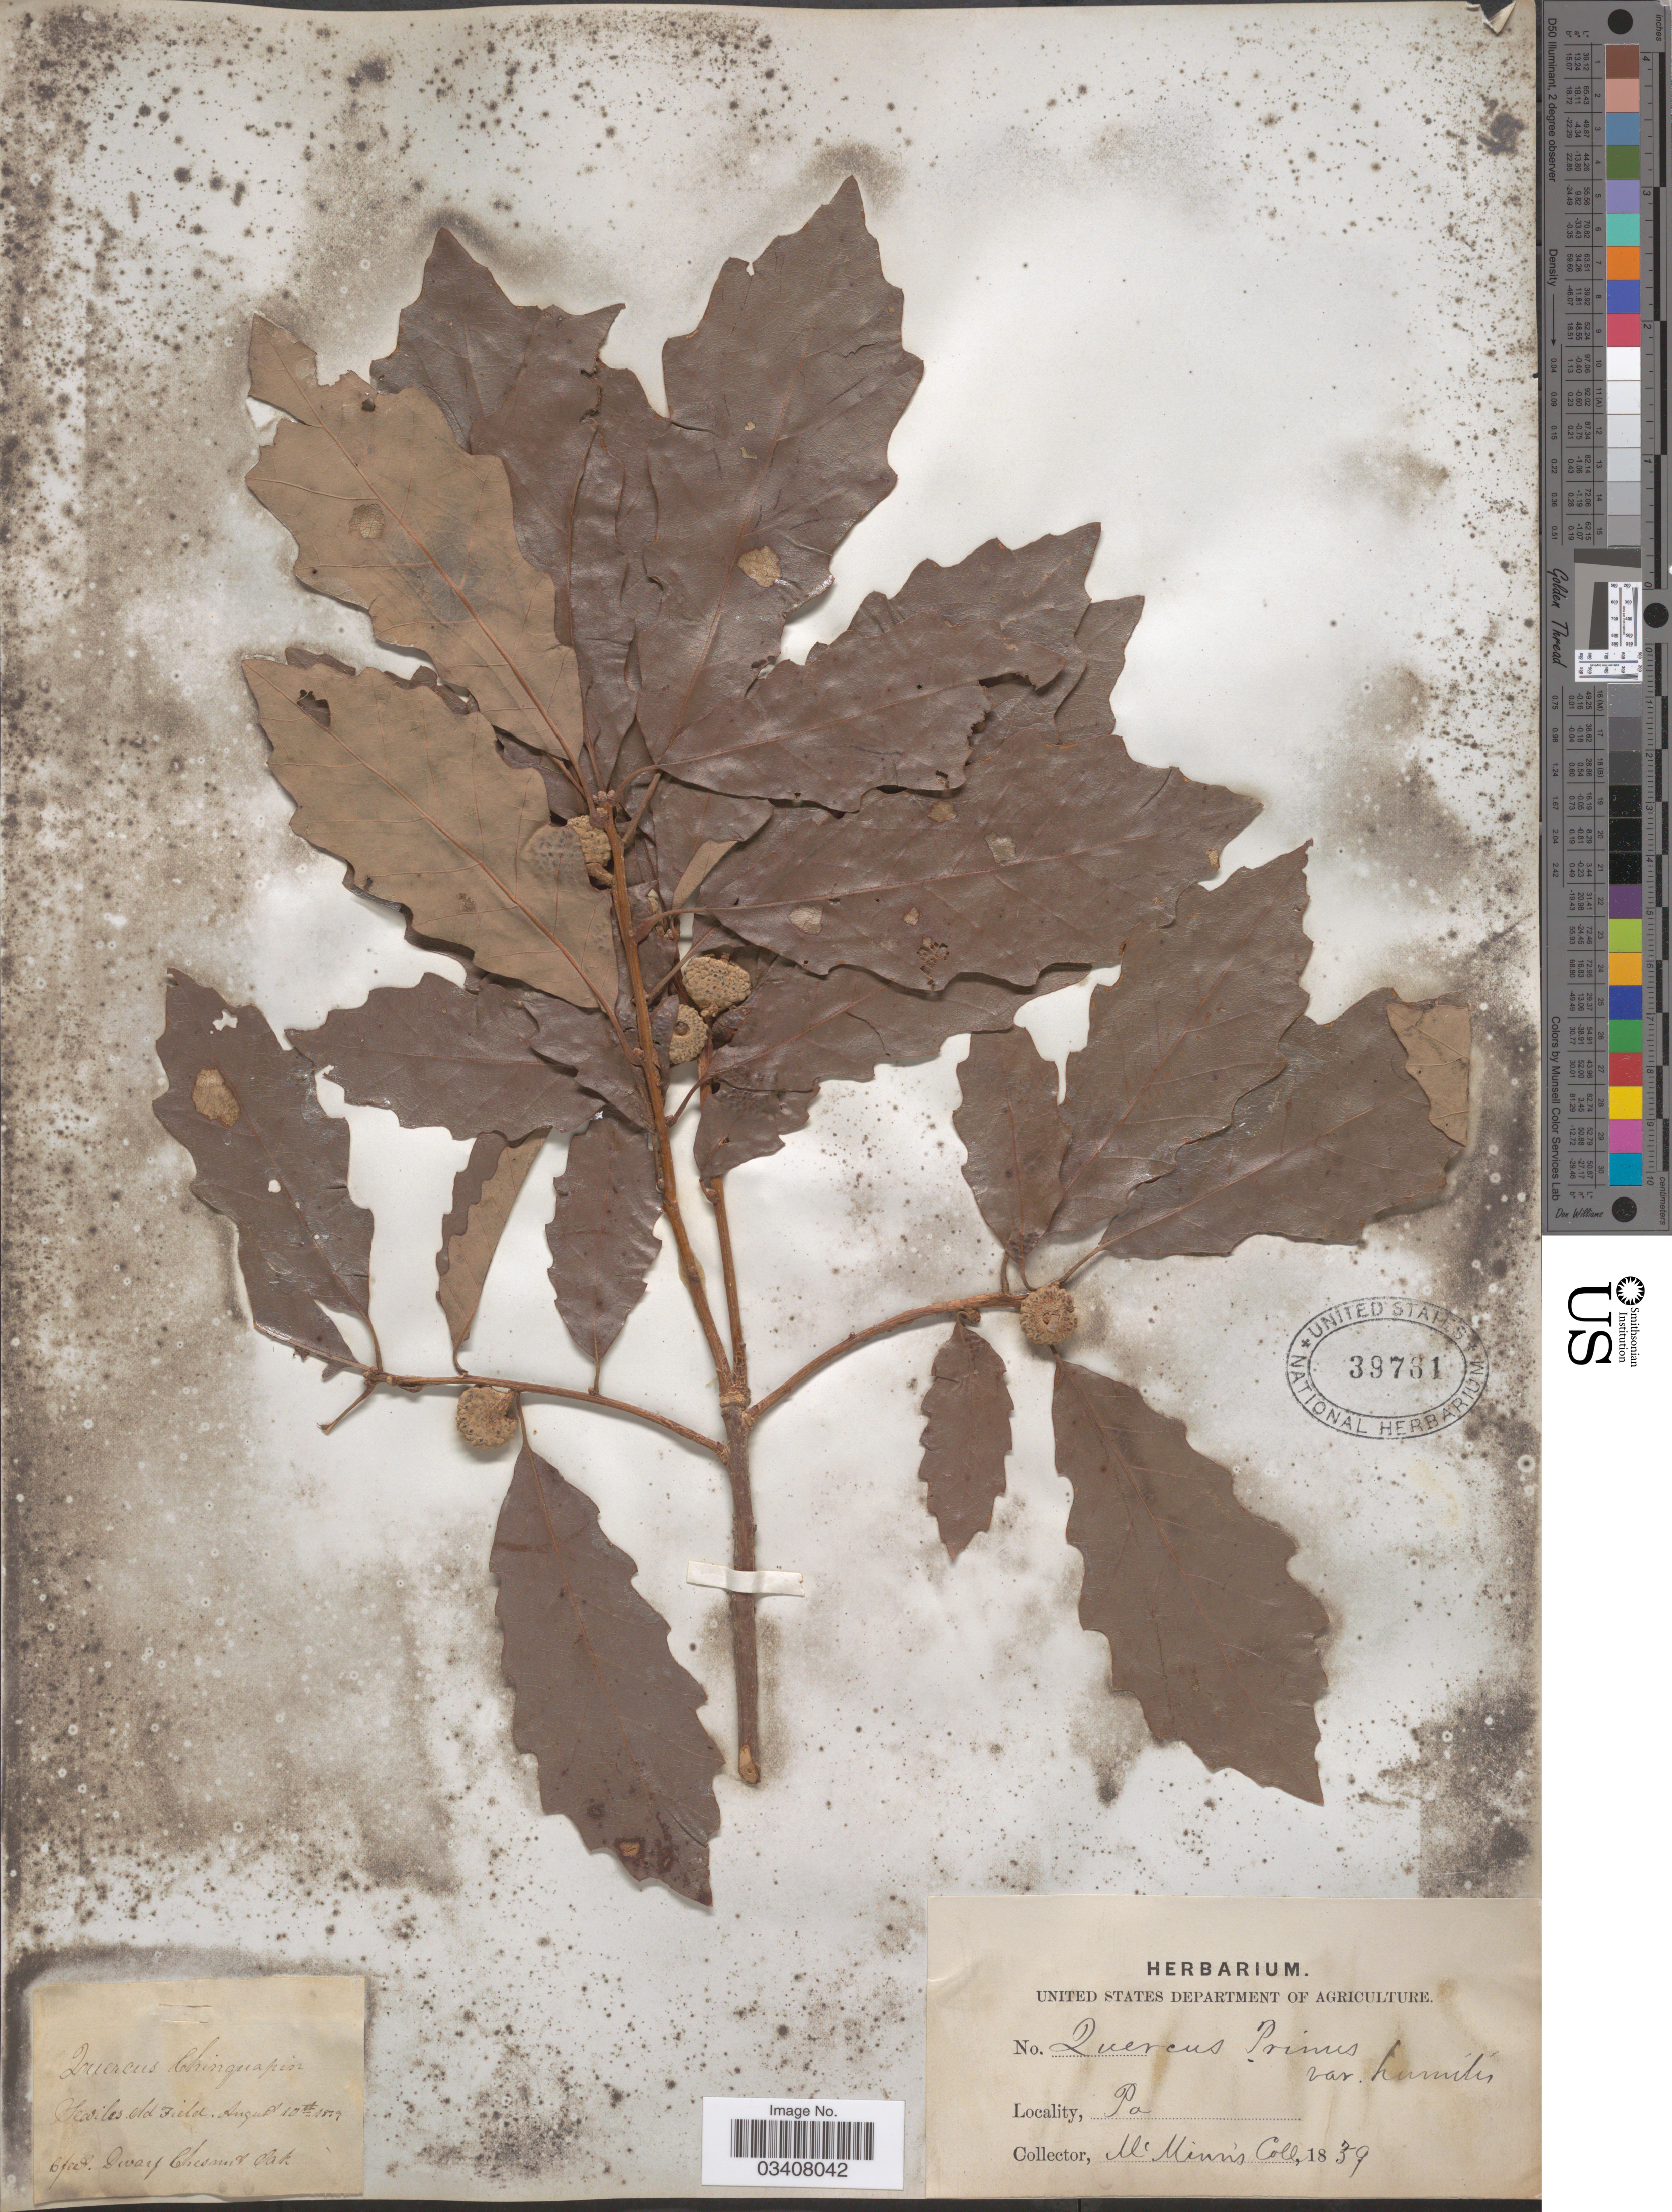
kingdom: Plantae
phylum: Tracheophyta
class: Magnoliopsida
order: Fagales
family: Fagaceae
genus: Quercus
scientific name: Quercus prinoides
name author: Willd.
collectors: McMinn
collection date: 1839-08-10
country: United States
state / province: Pennsylvania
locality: Dwarf Chesnut Oak.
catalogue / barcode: US 39761